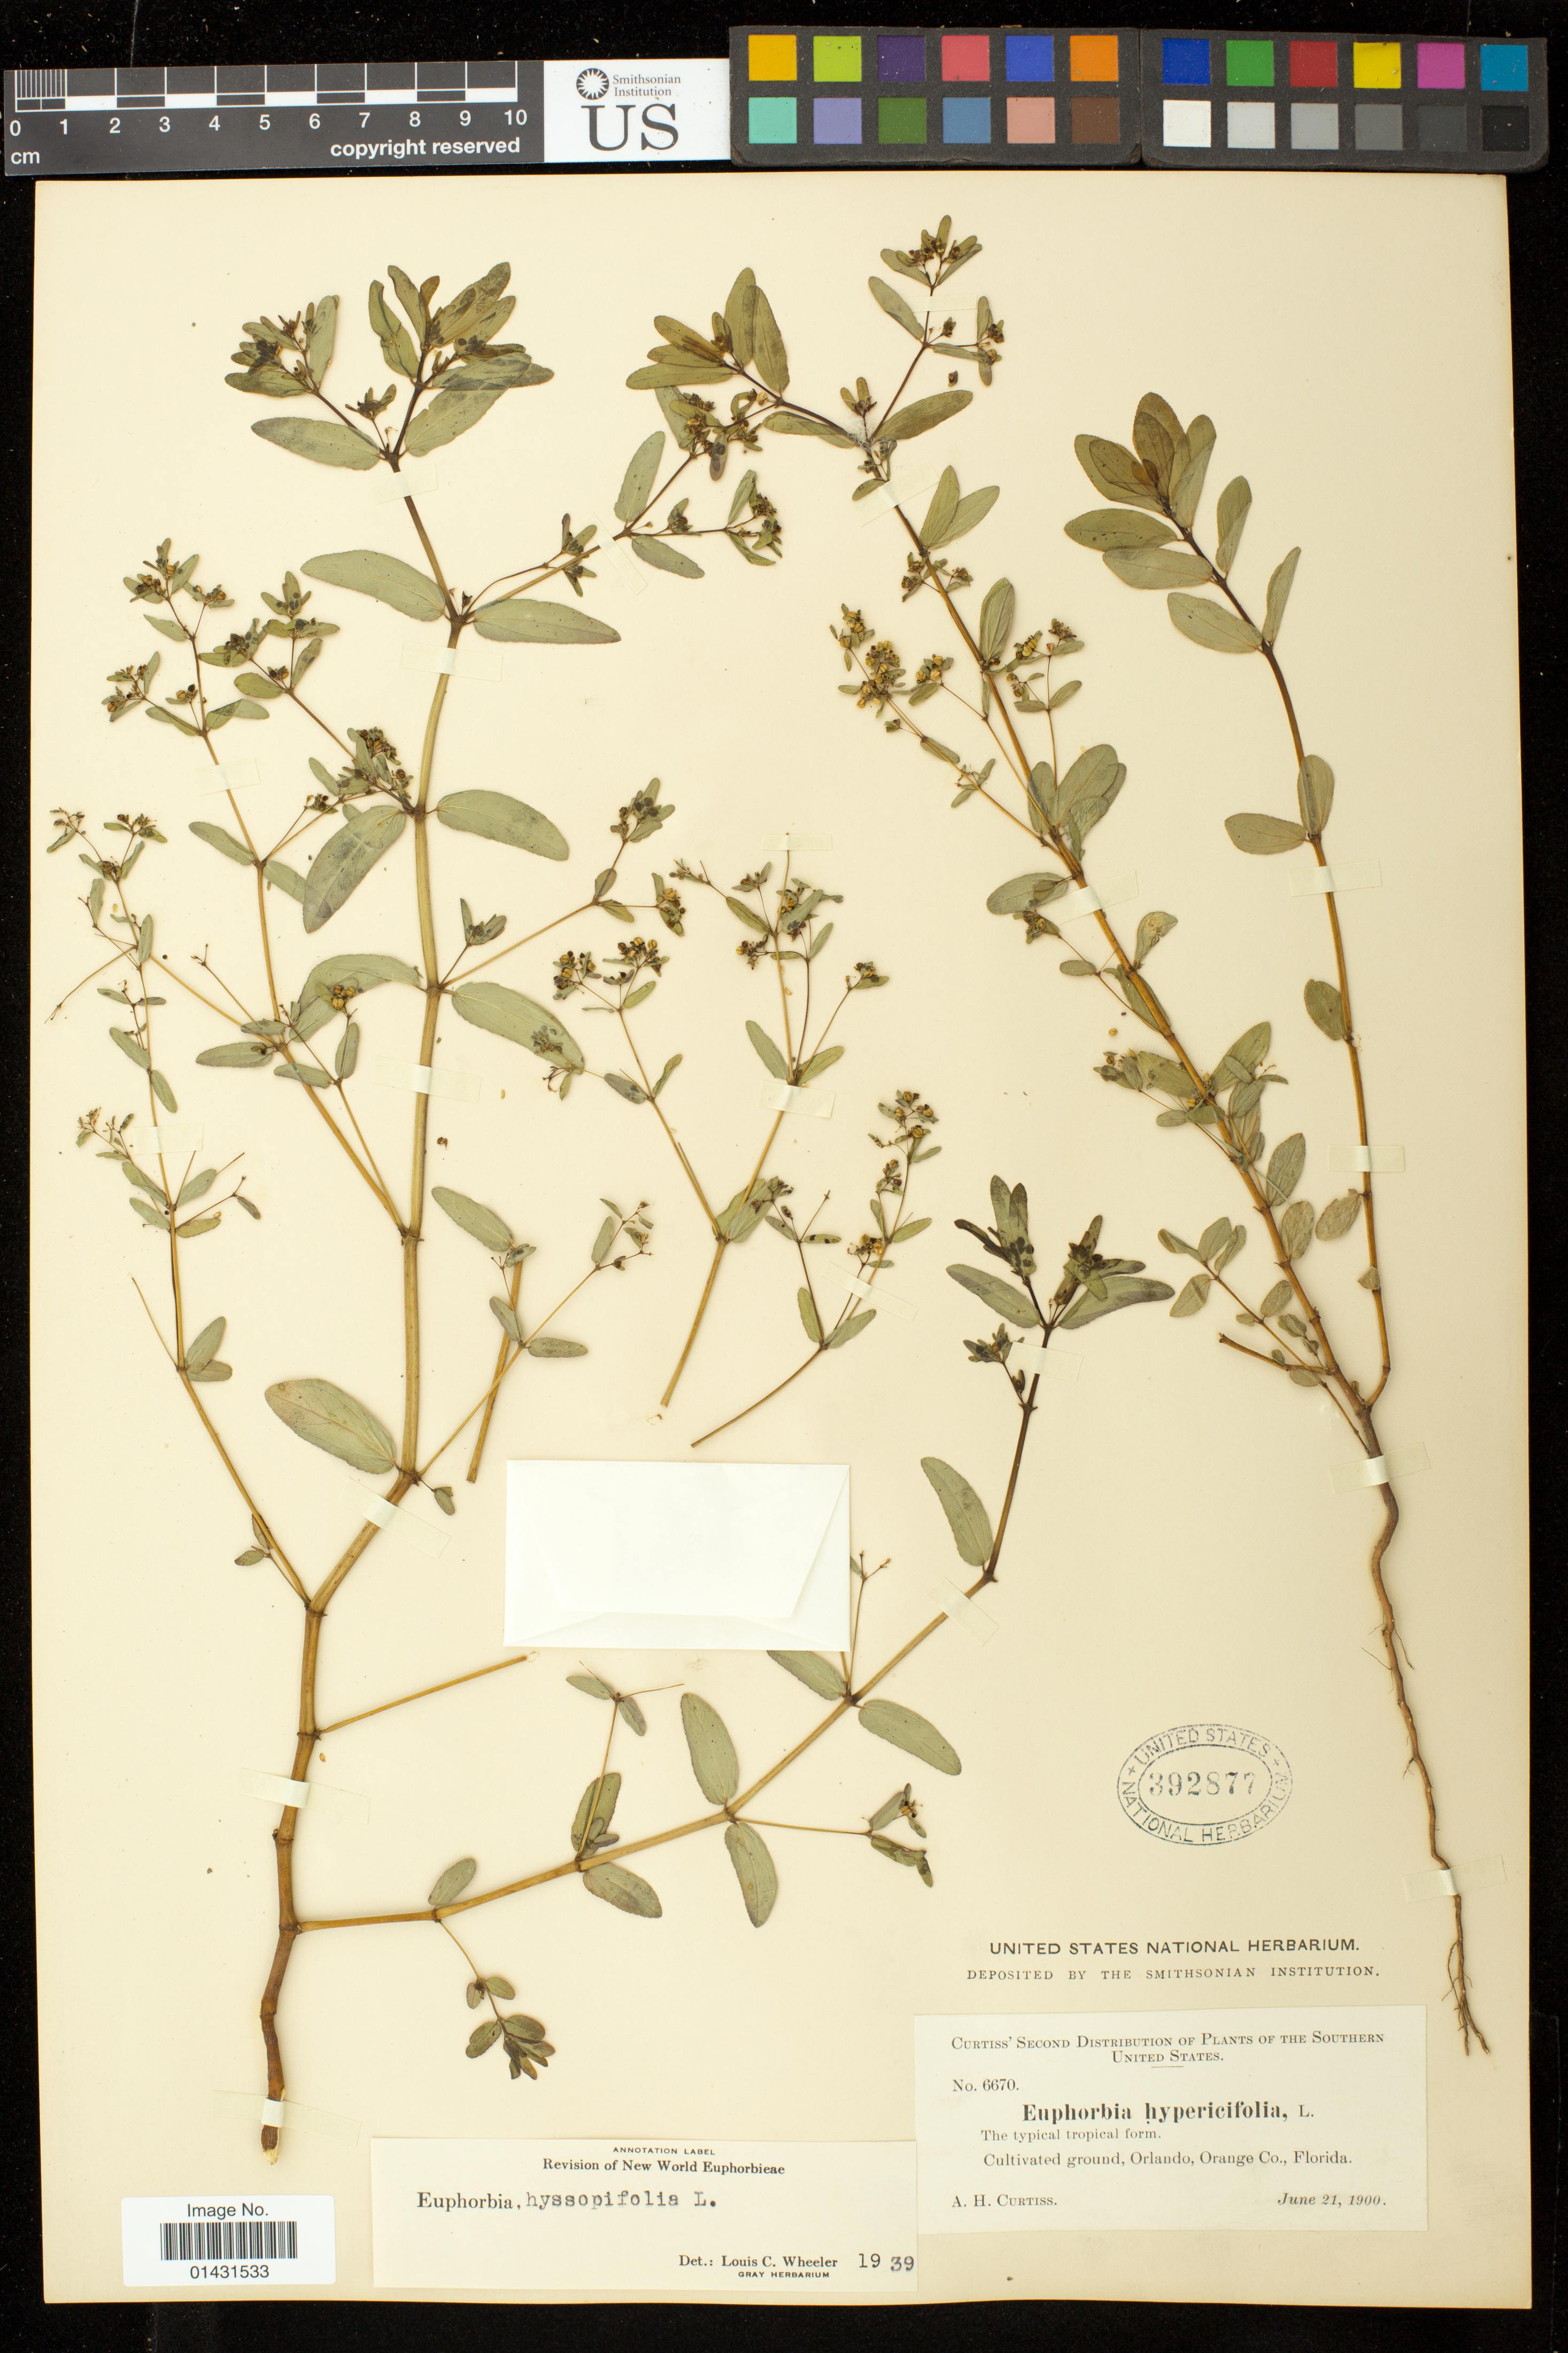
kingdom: Plantae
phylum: Tracheophyta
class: Magnoliopsida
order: Malpighiales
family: Euphorbiaceae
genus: Euphorbia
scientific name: Euphorbia hyssopifolia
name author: L.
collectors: A. H. Curtiss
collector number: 6670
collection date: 1900-06-21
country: United States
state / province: Florida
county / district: Orange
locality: Orlando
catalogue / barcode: US 392877